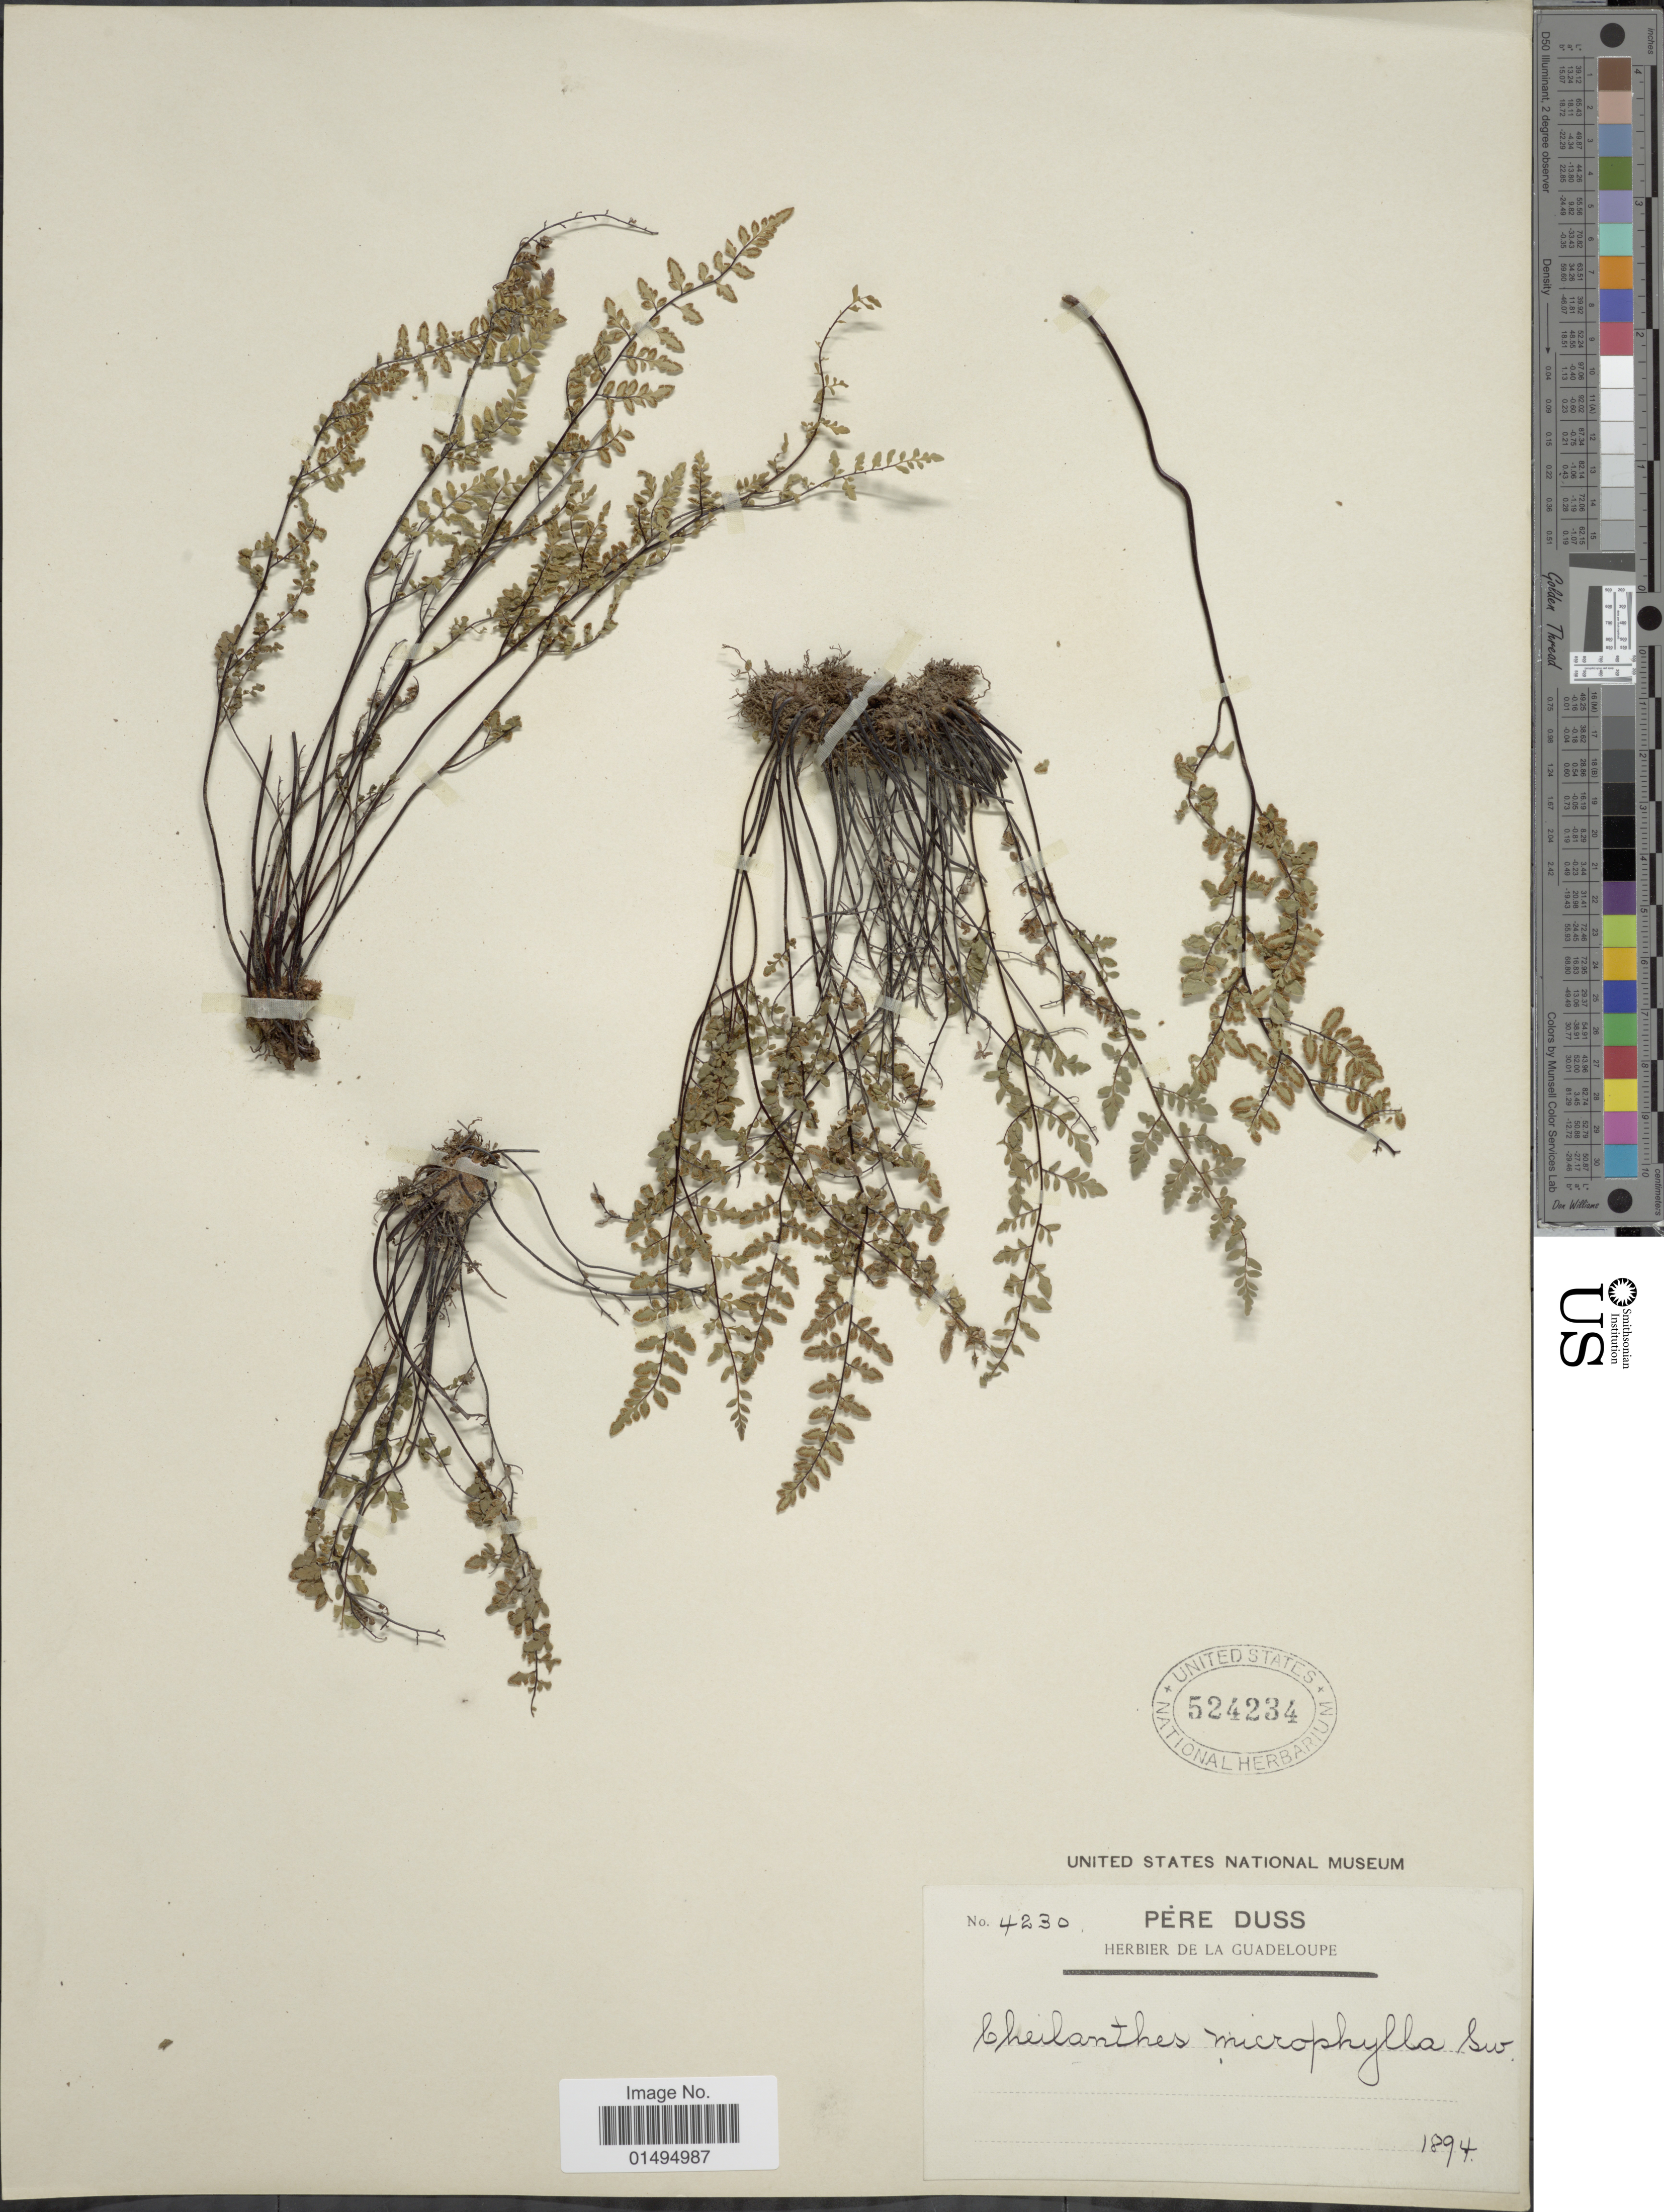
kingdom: Plantae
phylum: Tracheophyta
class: Polypodiopsida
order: Polypodiales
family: Pteridaceae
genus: Myriopteris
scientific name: Myriopteris microphylla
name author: (Sw.) Grusz & Windham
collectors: Père Duss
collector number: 4230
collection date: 1894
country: Guadeloupe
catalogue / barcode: US 524234